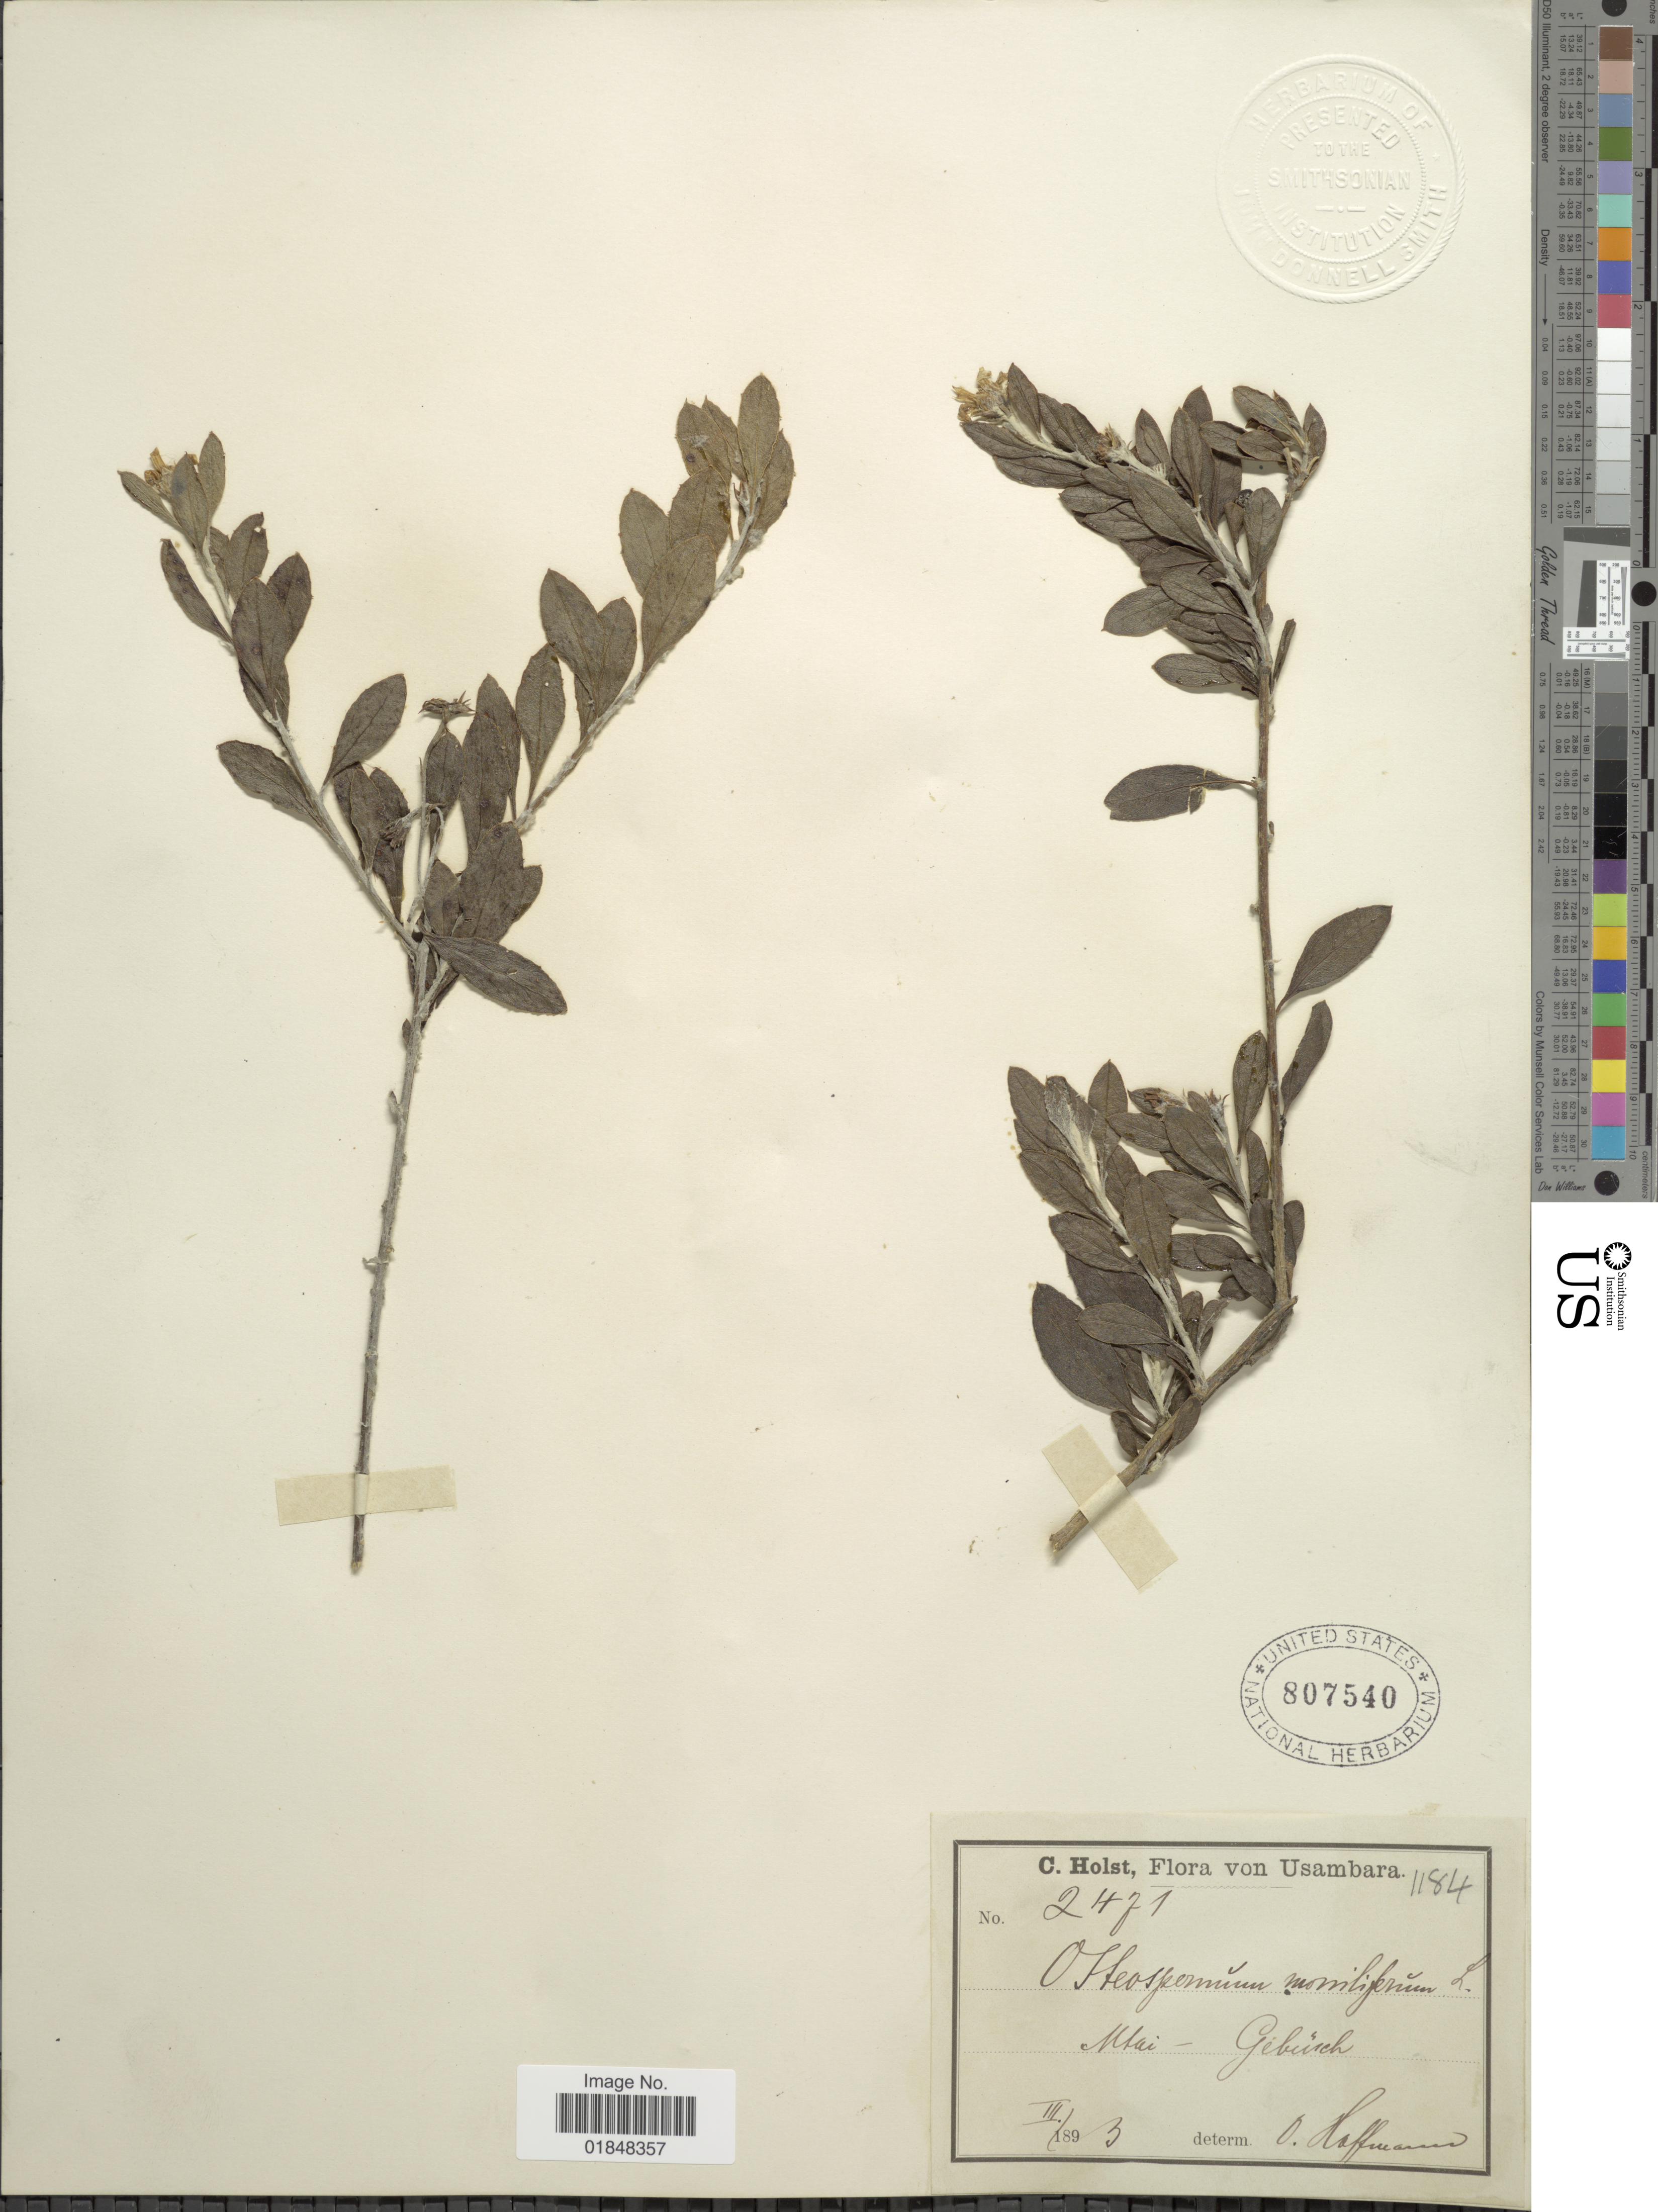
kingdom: Plantae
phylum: Tracheophyta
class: Magnoliopsida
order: Asterales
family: Asteraceae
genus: Chrysanthemoides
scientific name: Chrysanthemoides monilifera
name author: (L.) Norl.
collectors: C. H. Holst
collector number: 2471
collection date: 1893-03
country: Tanzania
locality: Usambara. Mtai.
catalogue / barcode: US 807540